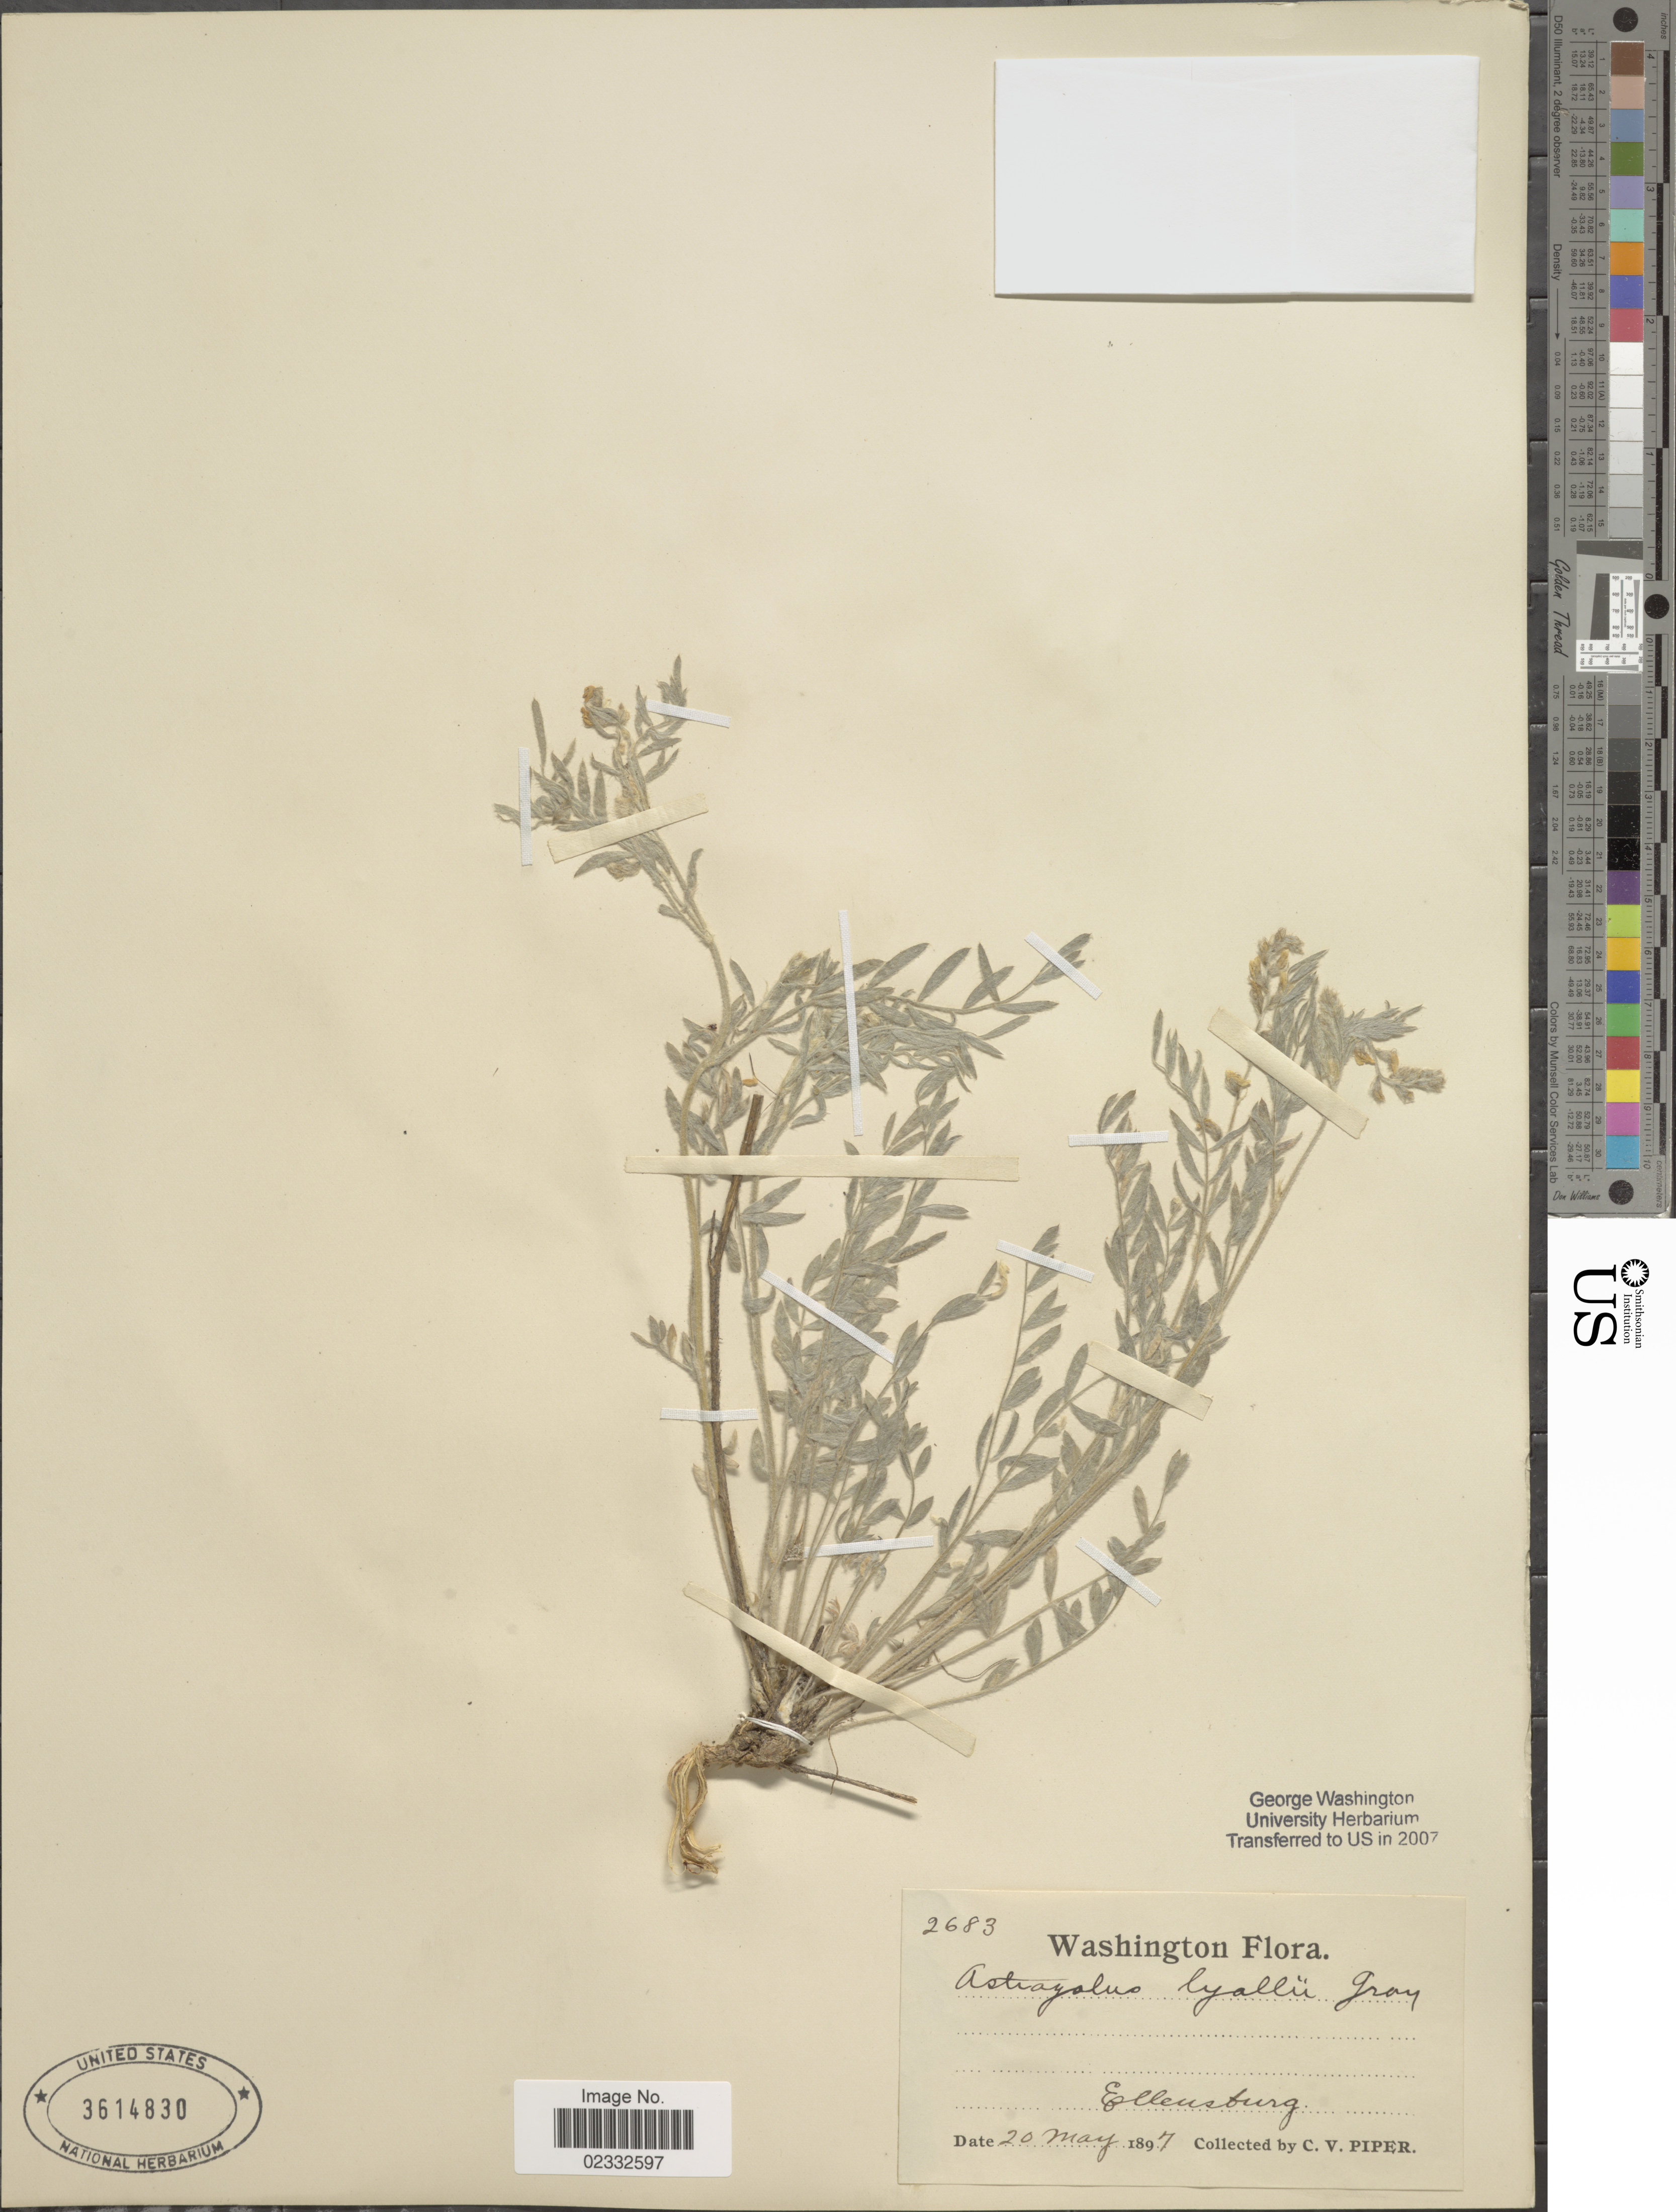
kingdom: Plantae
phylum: Tracheophyta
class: Magnoliopsida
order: Fabales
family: Fabaceae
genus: Astragalus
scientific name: Astragalus lyallii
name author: A. Gray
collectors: C. V. Piper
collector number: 2683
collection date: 1897-05-20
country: United States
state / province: Washington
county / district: Kittitas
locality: Ellensburg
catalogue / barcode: US 3614830